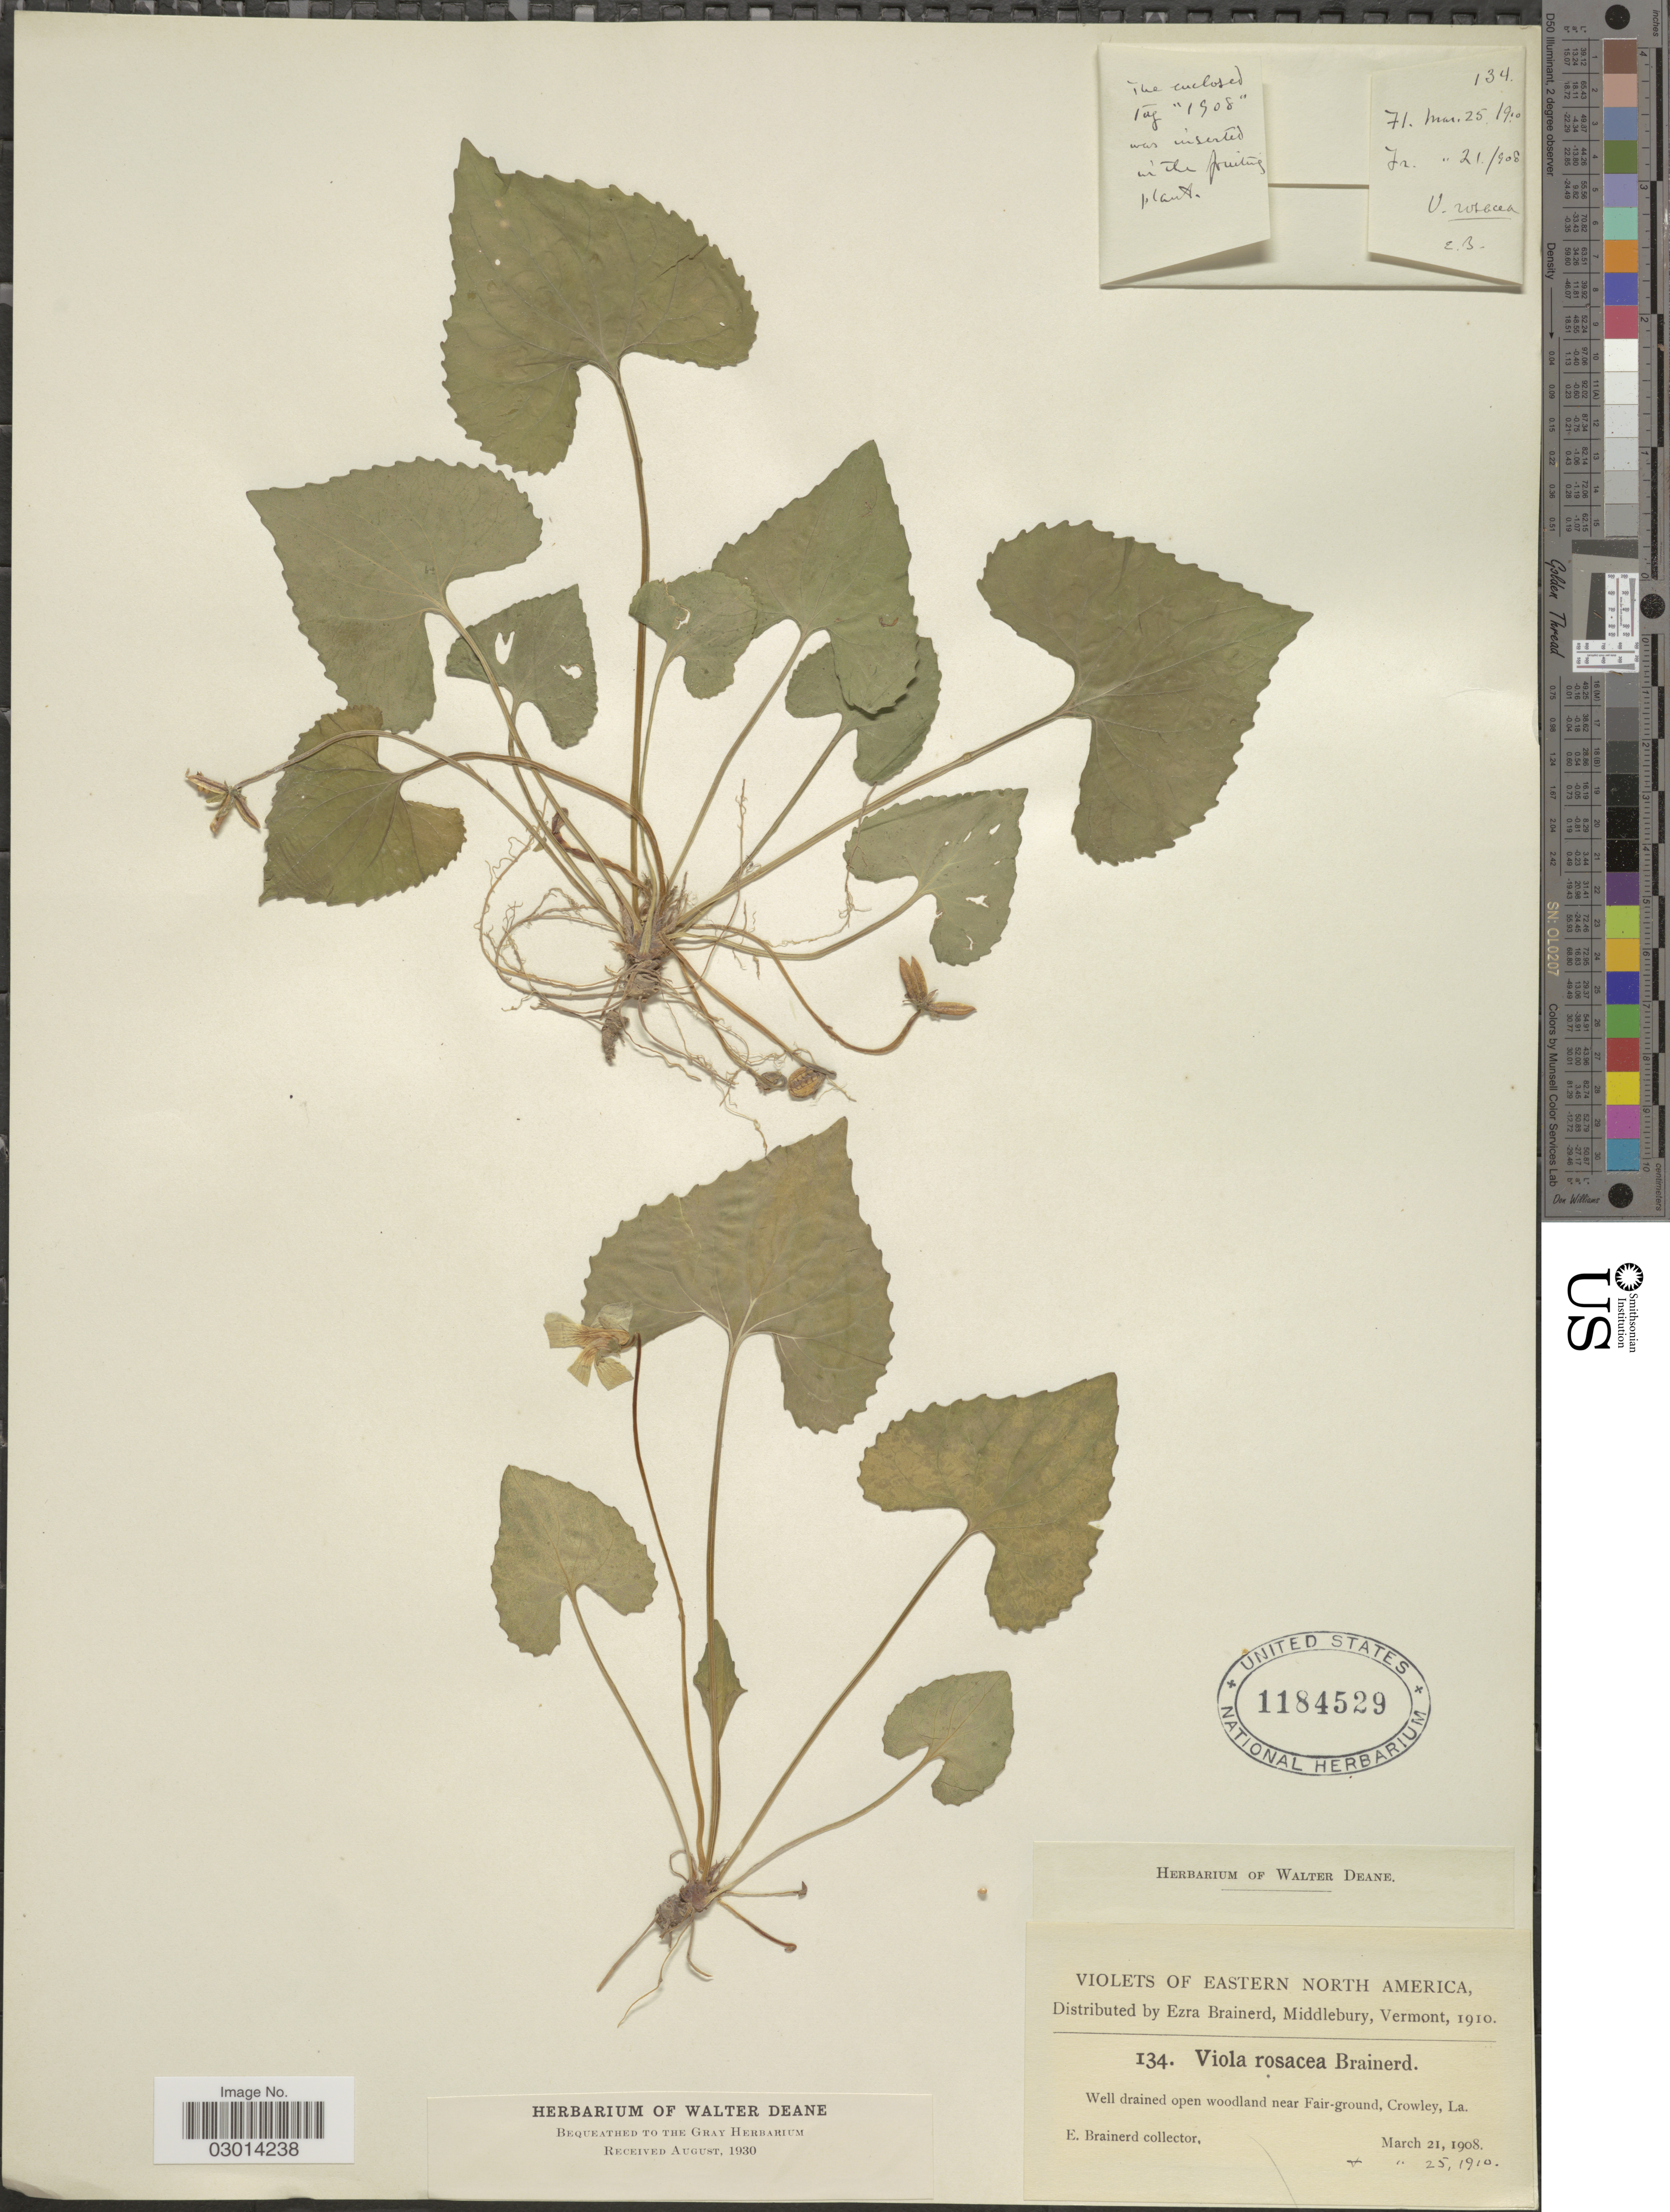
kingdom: Plantae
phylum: Tracheophyta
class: Magnoliopsida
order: Malpighiales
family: Violaceae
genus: Viola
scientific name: Viola rosacea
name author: Brainerd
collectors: E. Brainerd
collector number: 134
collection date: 1908-03-21/1910-03-25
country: United States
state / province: Louisiana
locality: Eastern North America. Near Fair-ground, Crowley, La.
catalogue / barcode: US 1184529